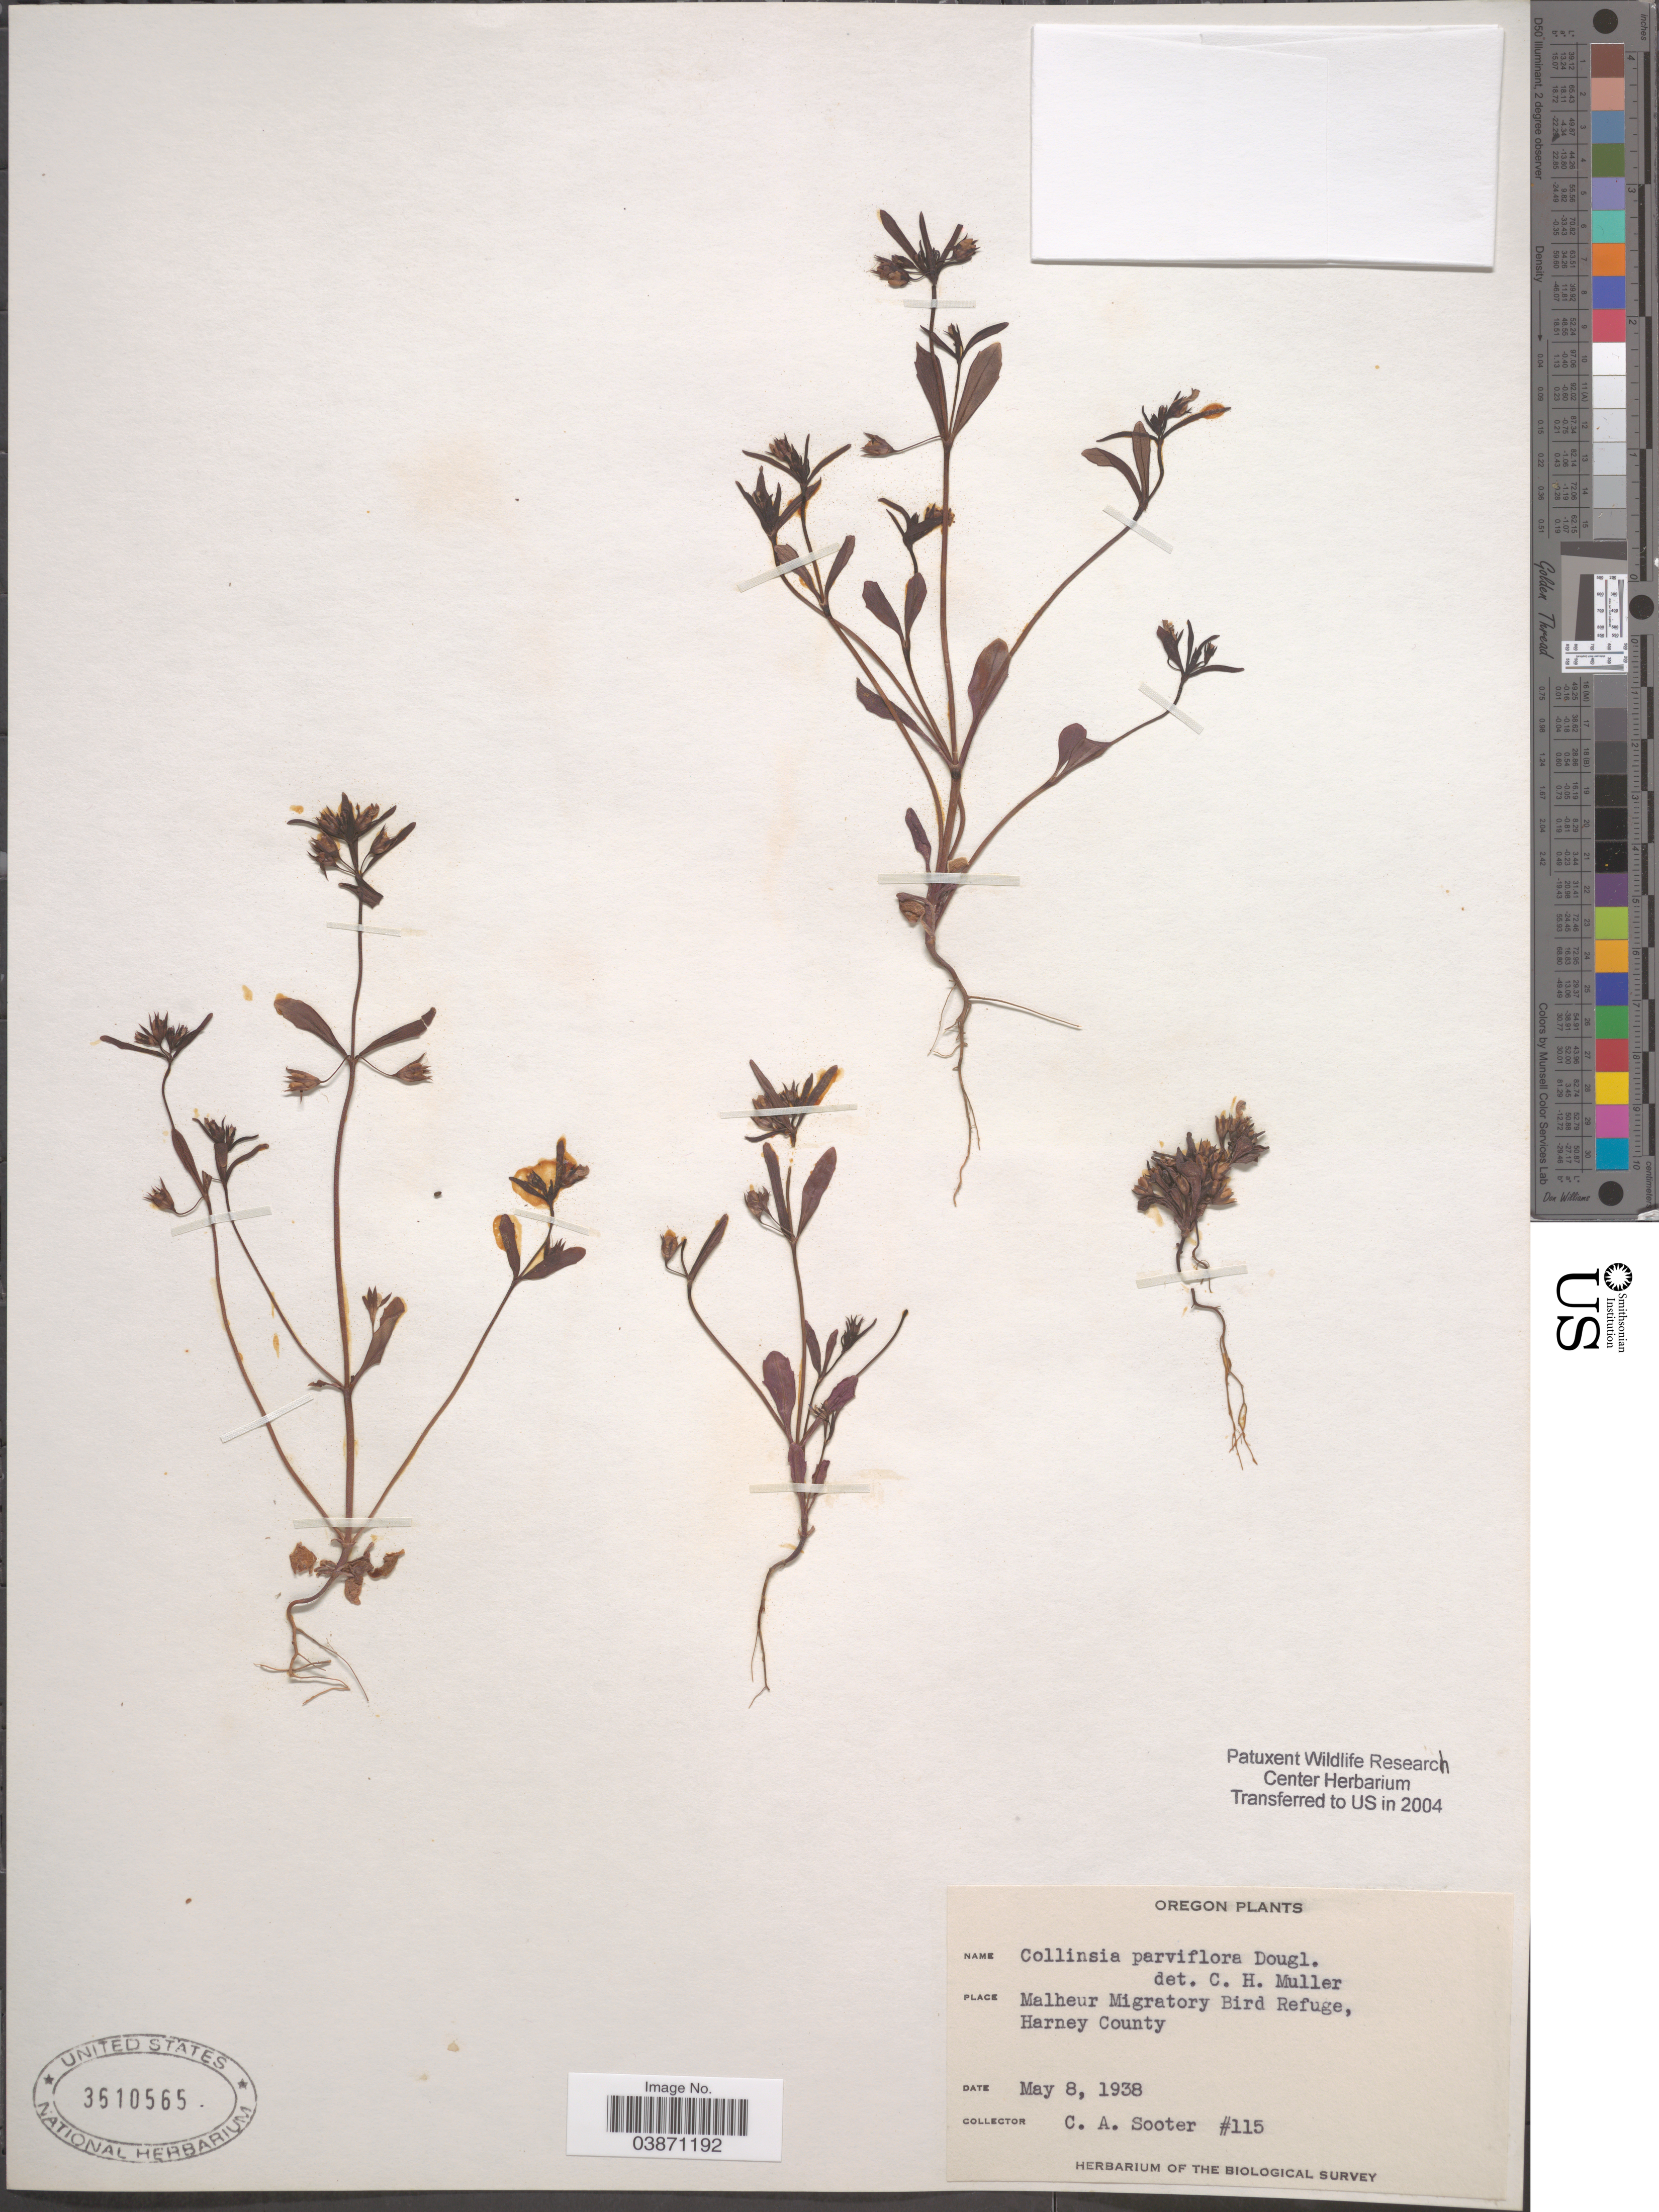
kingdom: Plantae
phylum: Tracheophyta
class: Magnoliopsida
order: Lamiales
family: Plantaginaceae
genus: Collinsia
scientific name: Collinsia parviflora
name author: Douglas ex Lindl.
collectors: C. Sooter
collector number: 115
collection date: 1938-05-08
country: United States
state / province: Oregon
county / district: Harney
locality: Malheur Migratory Bird Refuge, Harney County.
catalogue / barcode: US 3610565